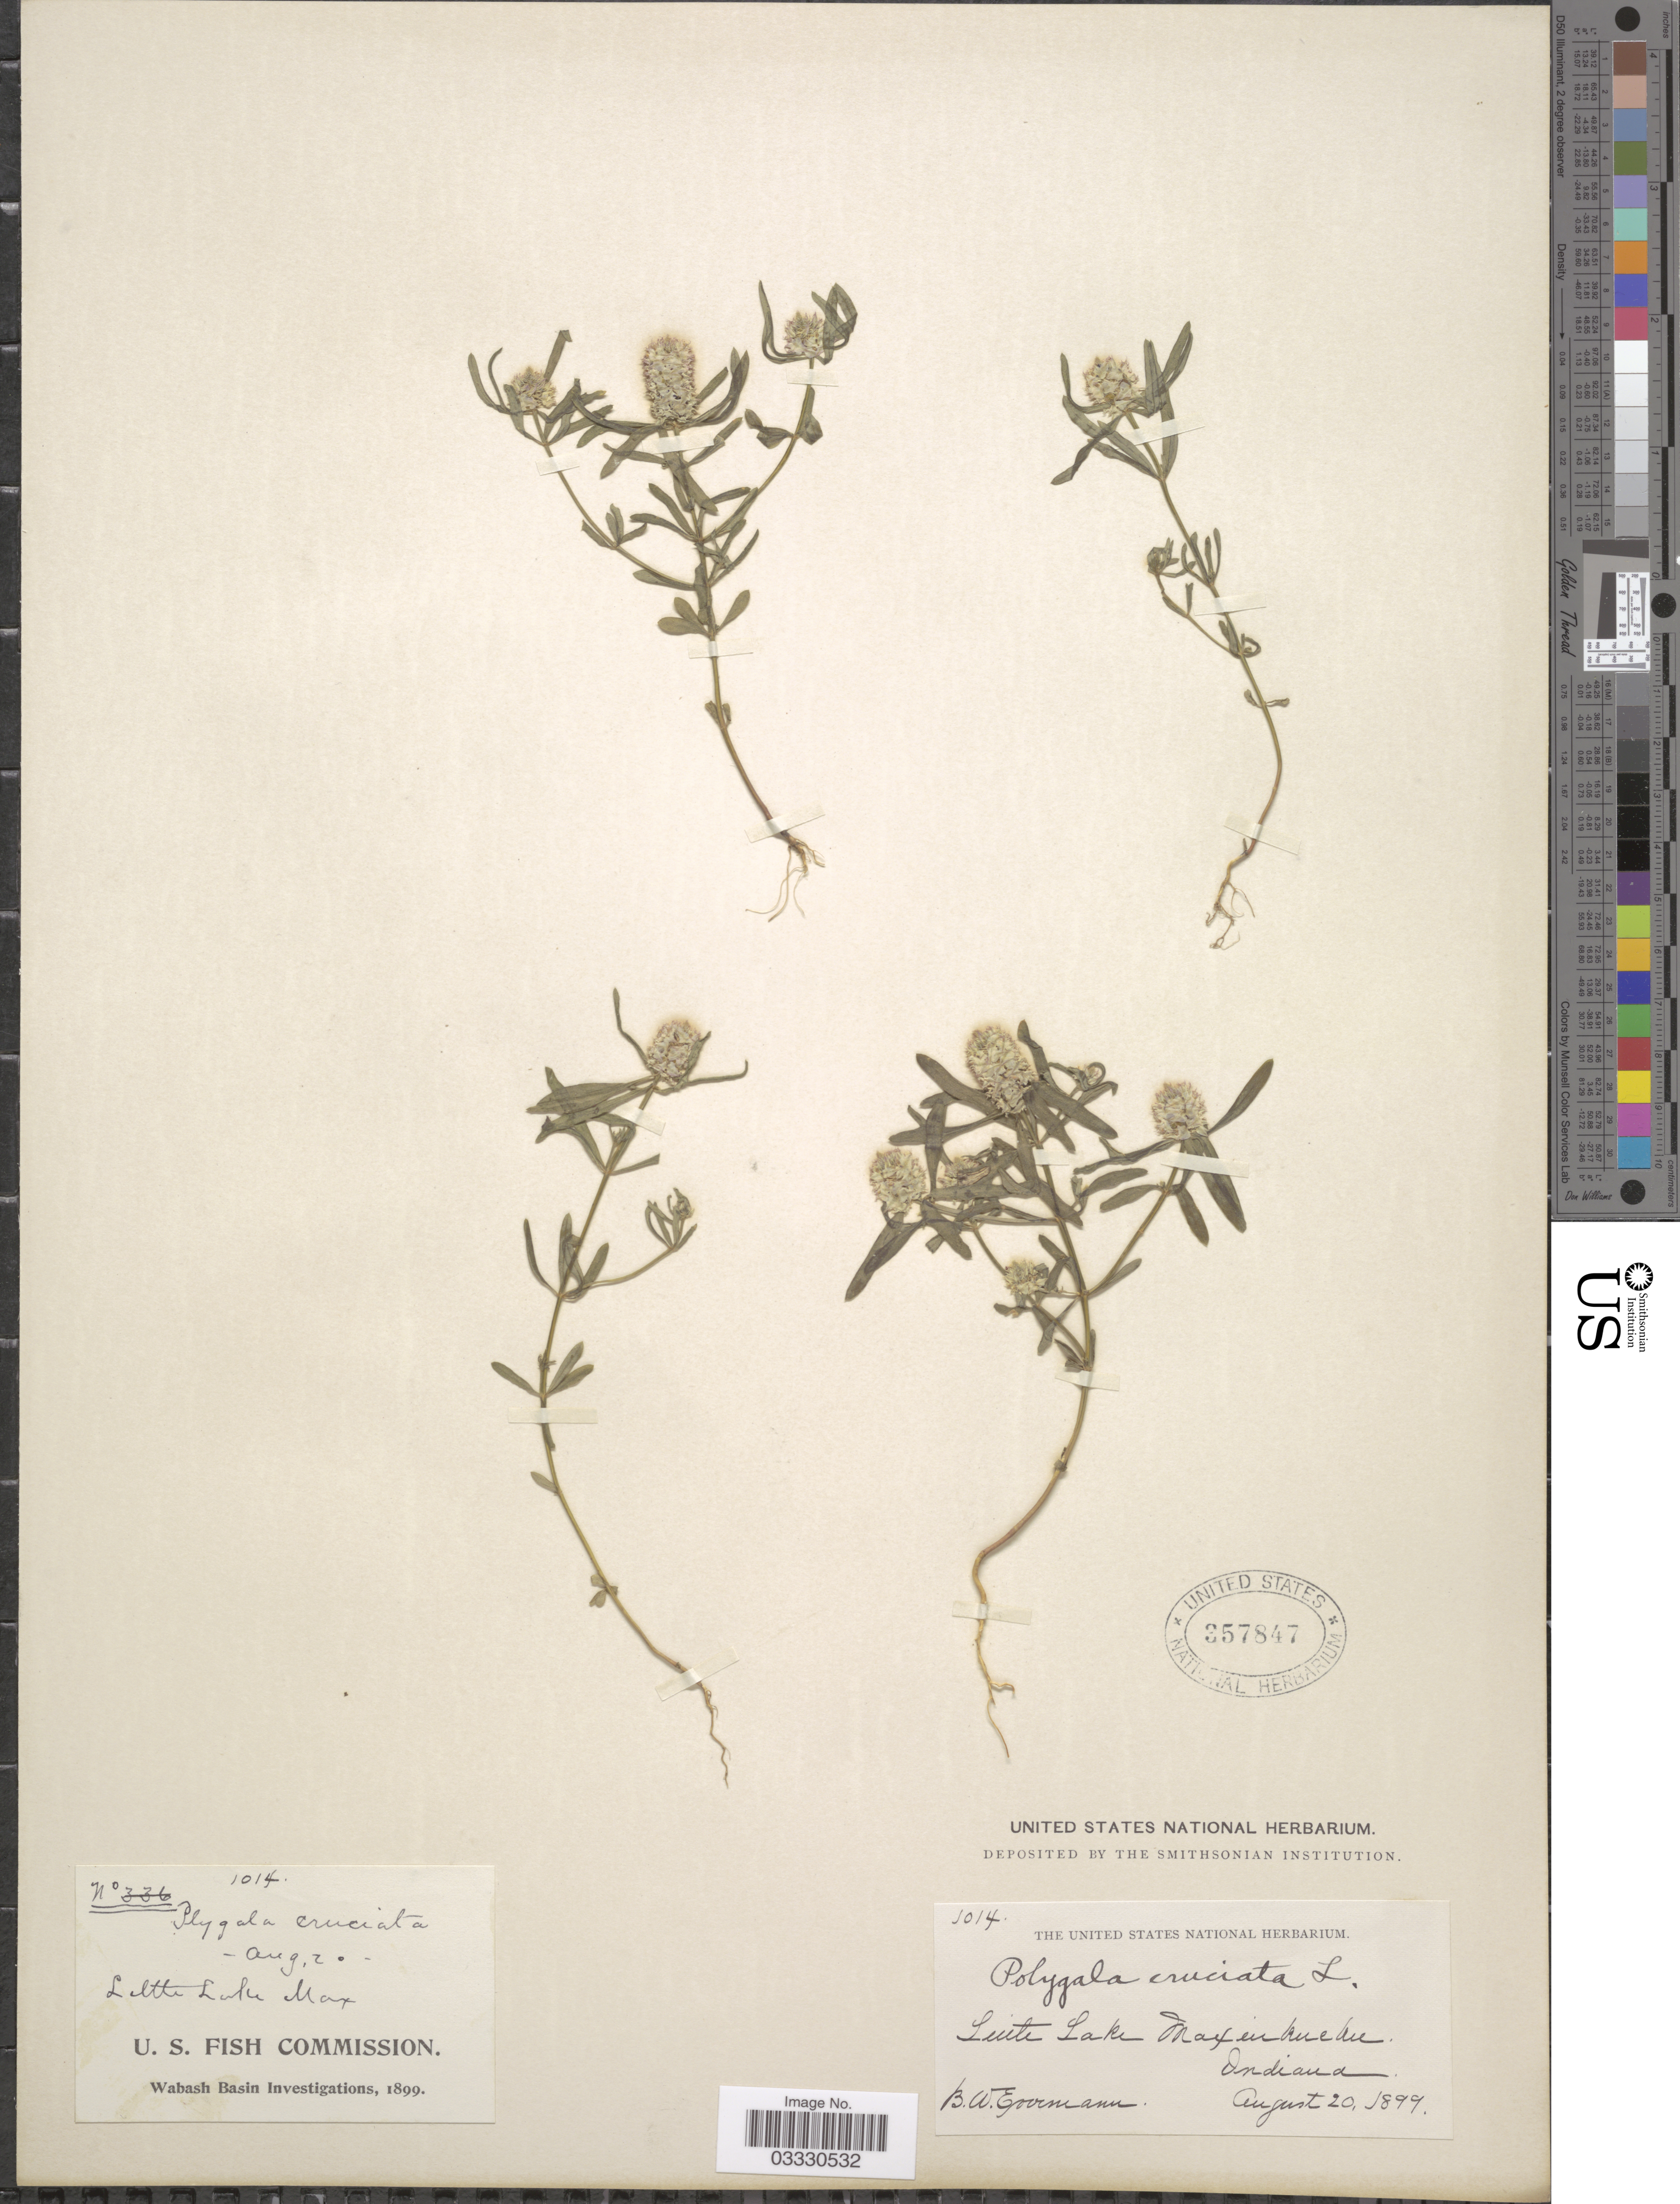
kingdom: Plantae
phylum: Tracheophyta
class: Magnoliopsida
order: Fabales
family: Polygalaceae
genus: Polygala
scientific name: Polygala cruciata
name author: L.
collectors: B. W. Evermann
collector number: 1014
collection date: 1899-08-20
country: United States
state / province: Indiana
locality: Little Lake Maxincuckee.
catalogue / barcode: US 357847